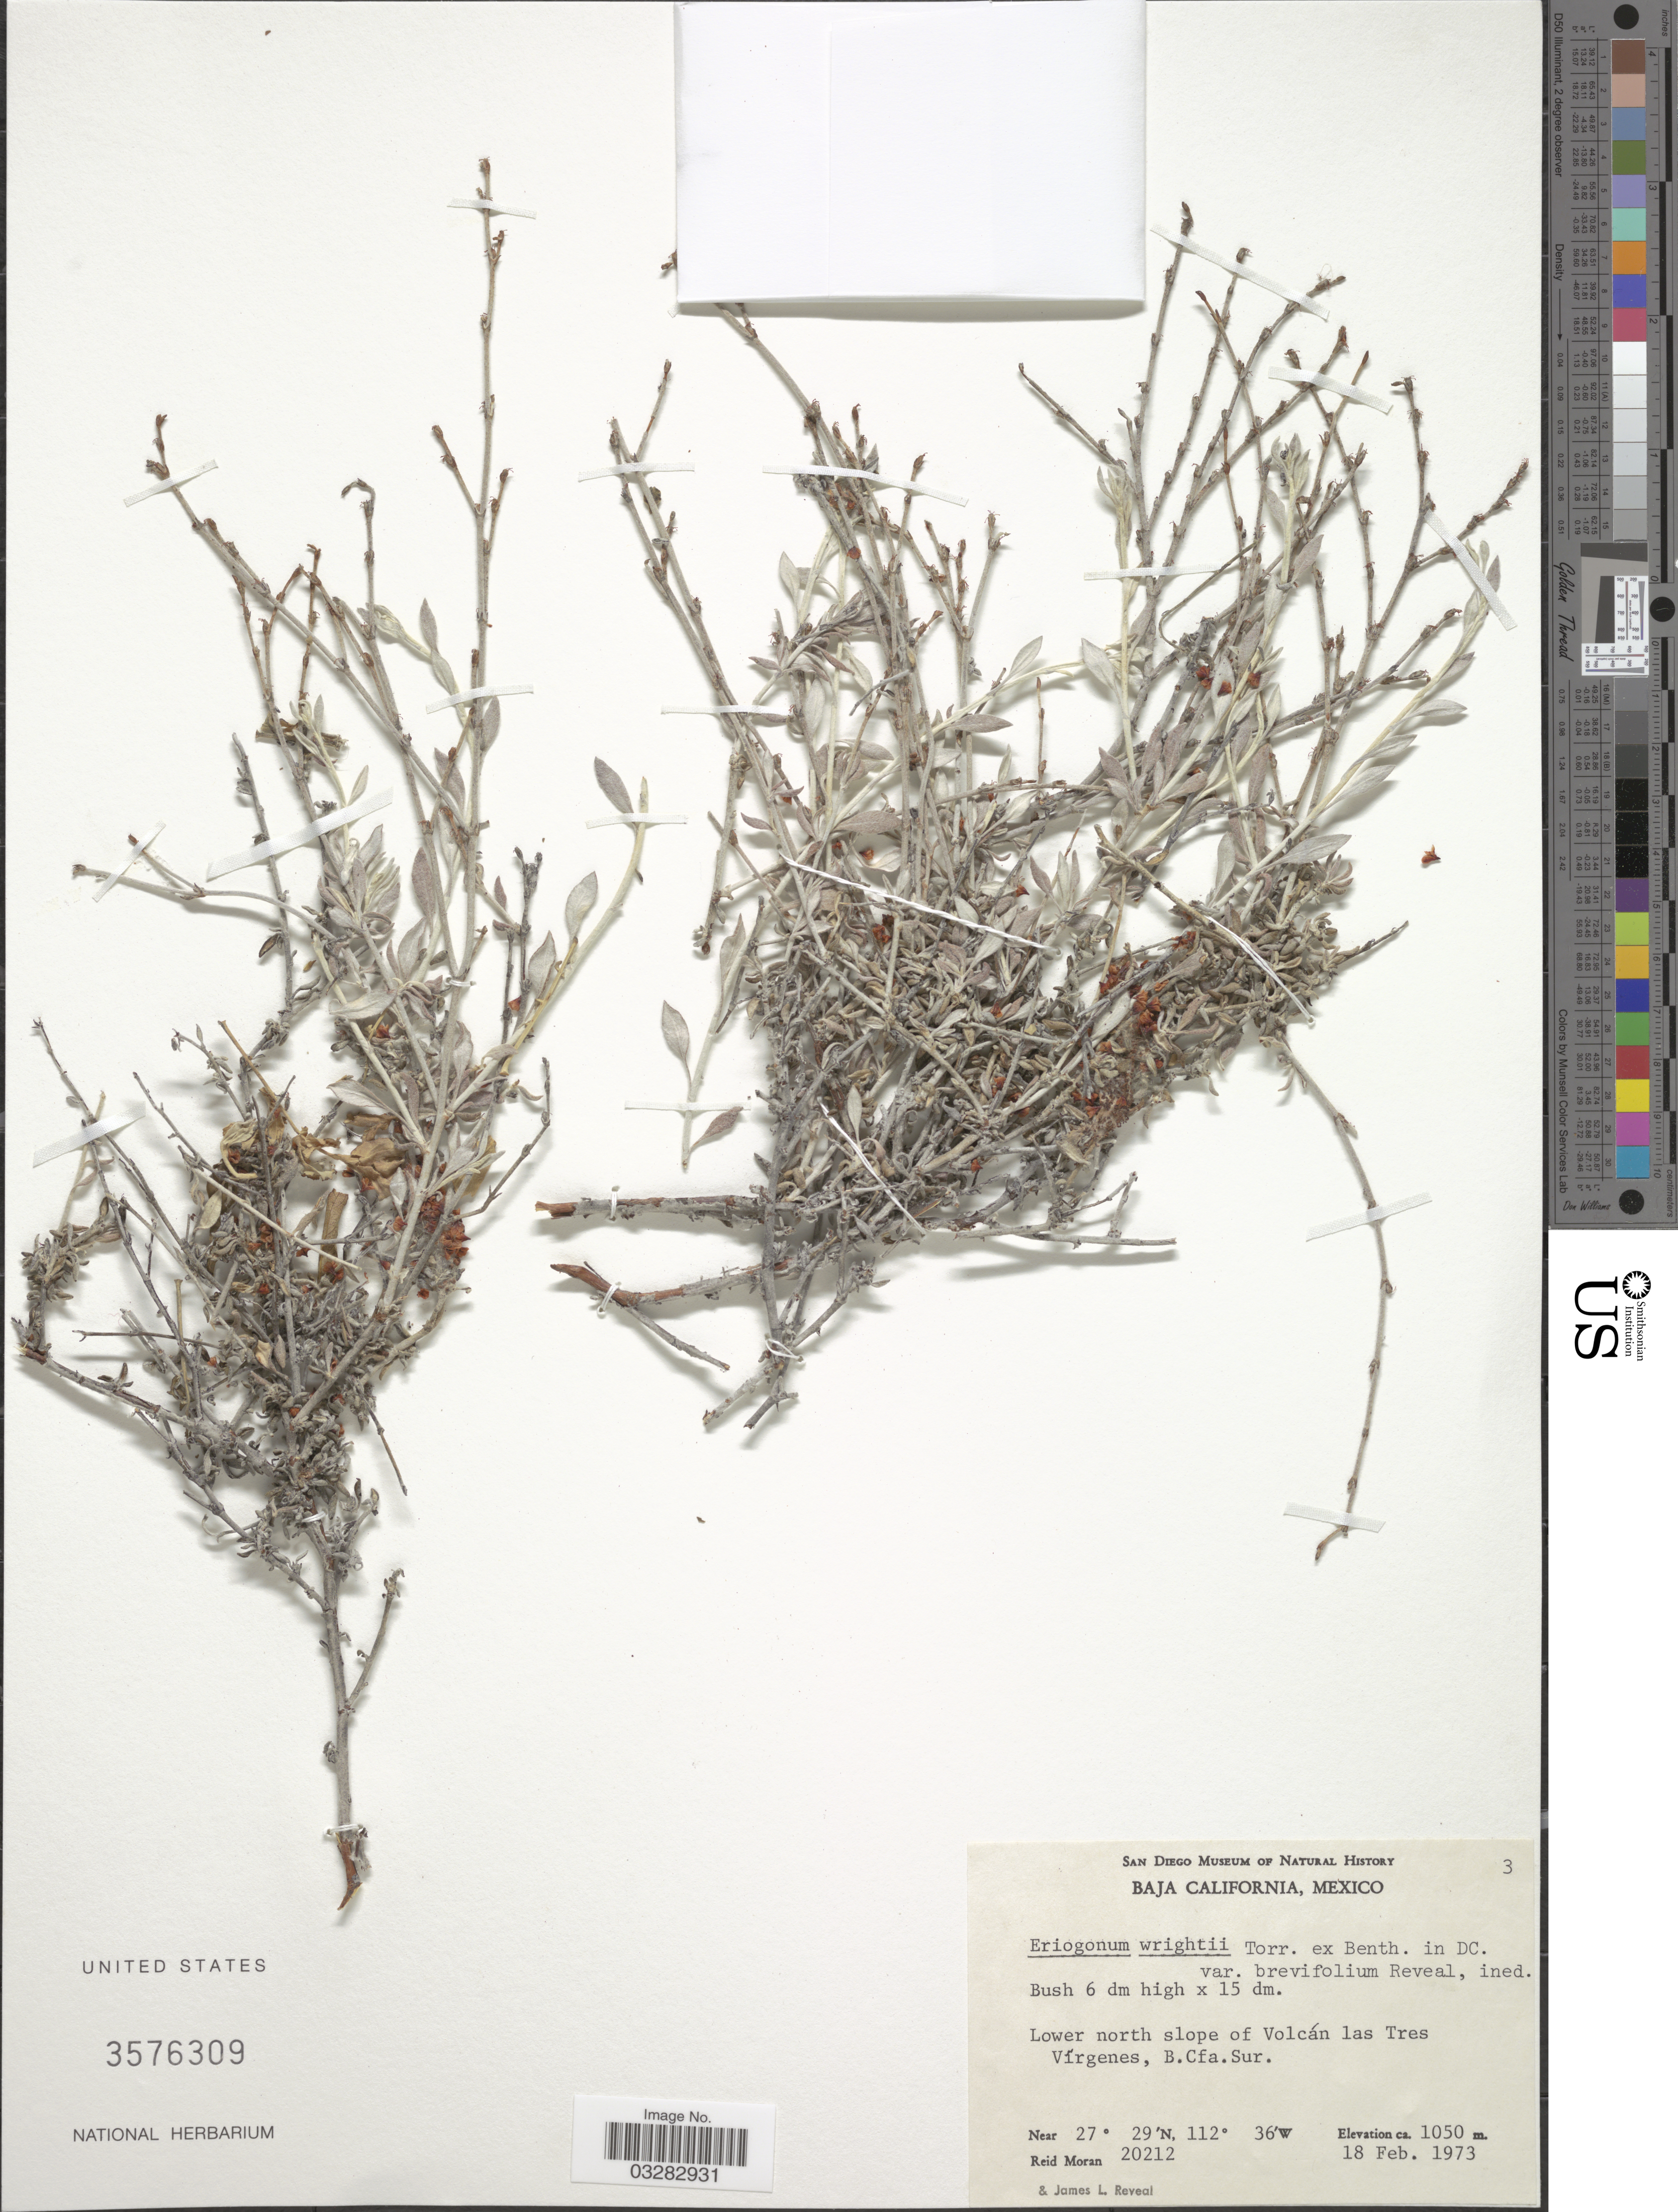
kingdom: Plantae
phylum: Tracheophyta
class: Magnoliopsida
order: Caryophyllales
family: Polygonaceae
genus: Eriogonum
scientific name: Eriogonum wrightii var. brevifolium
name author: Reveal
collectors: R. Moran & J. L. Reveal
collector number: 20212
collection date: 1973-02-18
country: Mexico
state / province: Baja California Sur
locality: Lower north slope of Volcán las Tres Vírgenes, B. Cfa. Sur.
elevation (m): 1050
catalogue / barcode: US 3576309